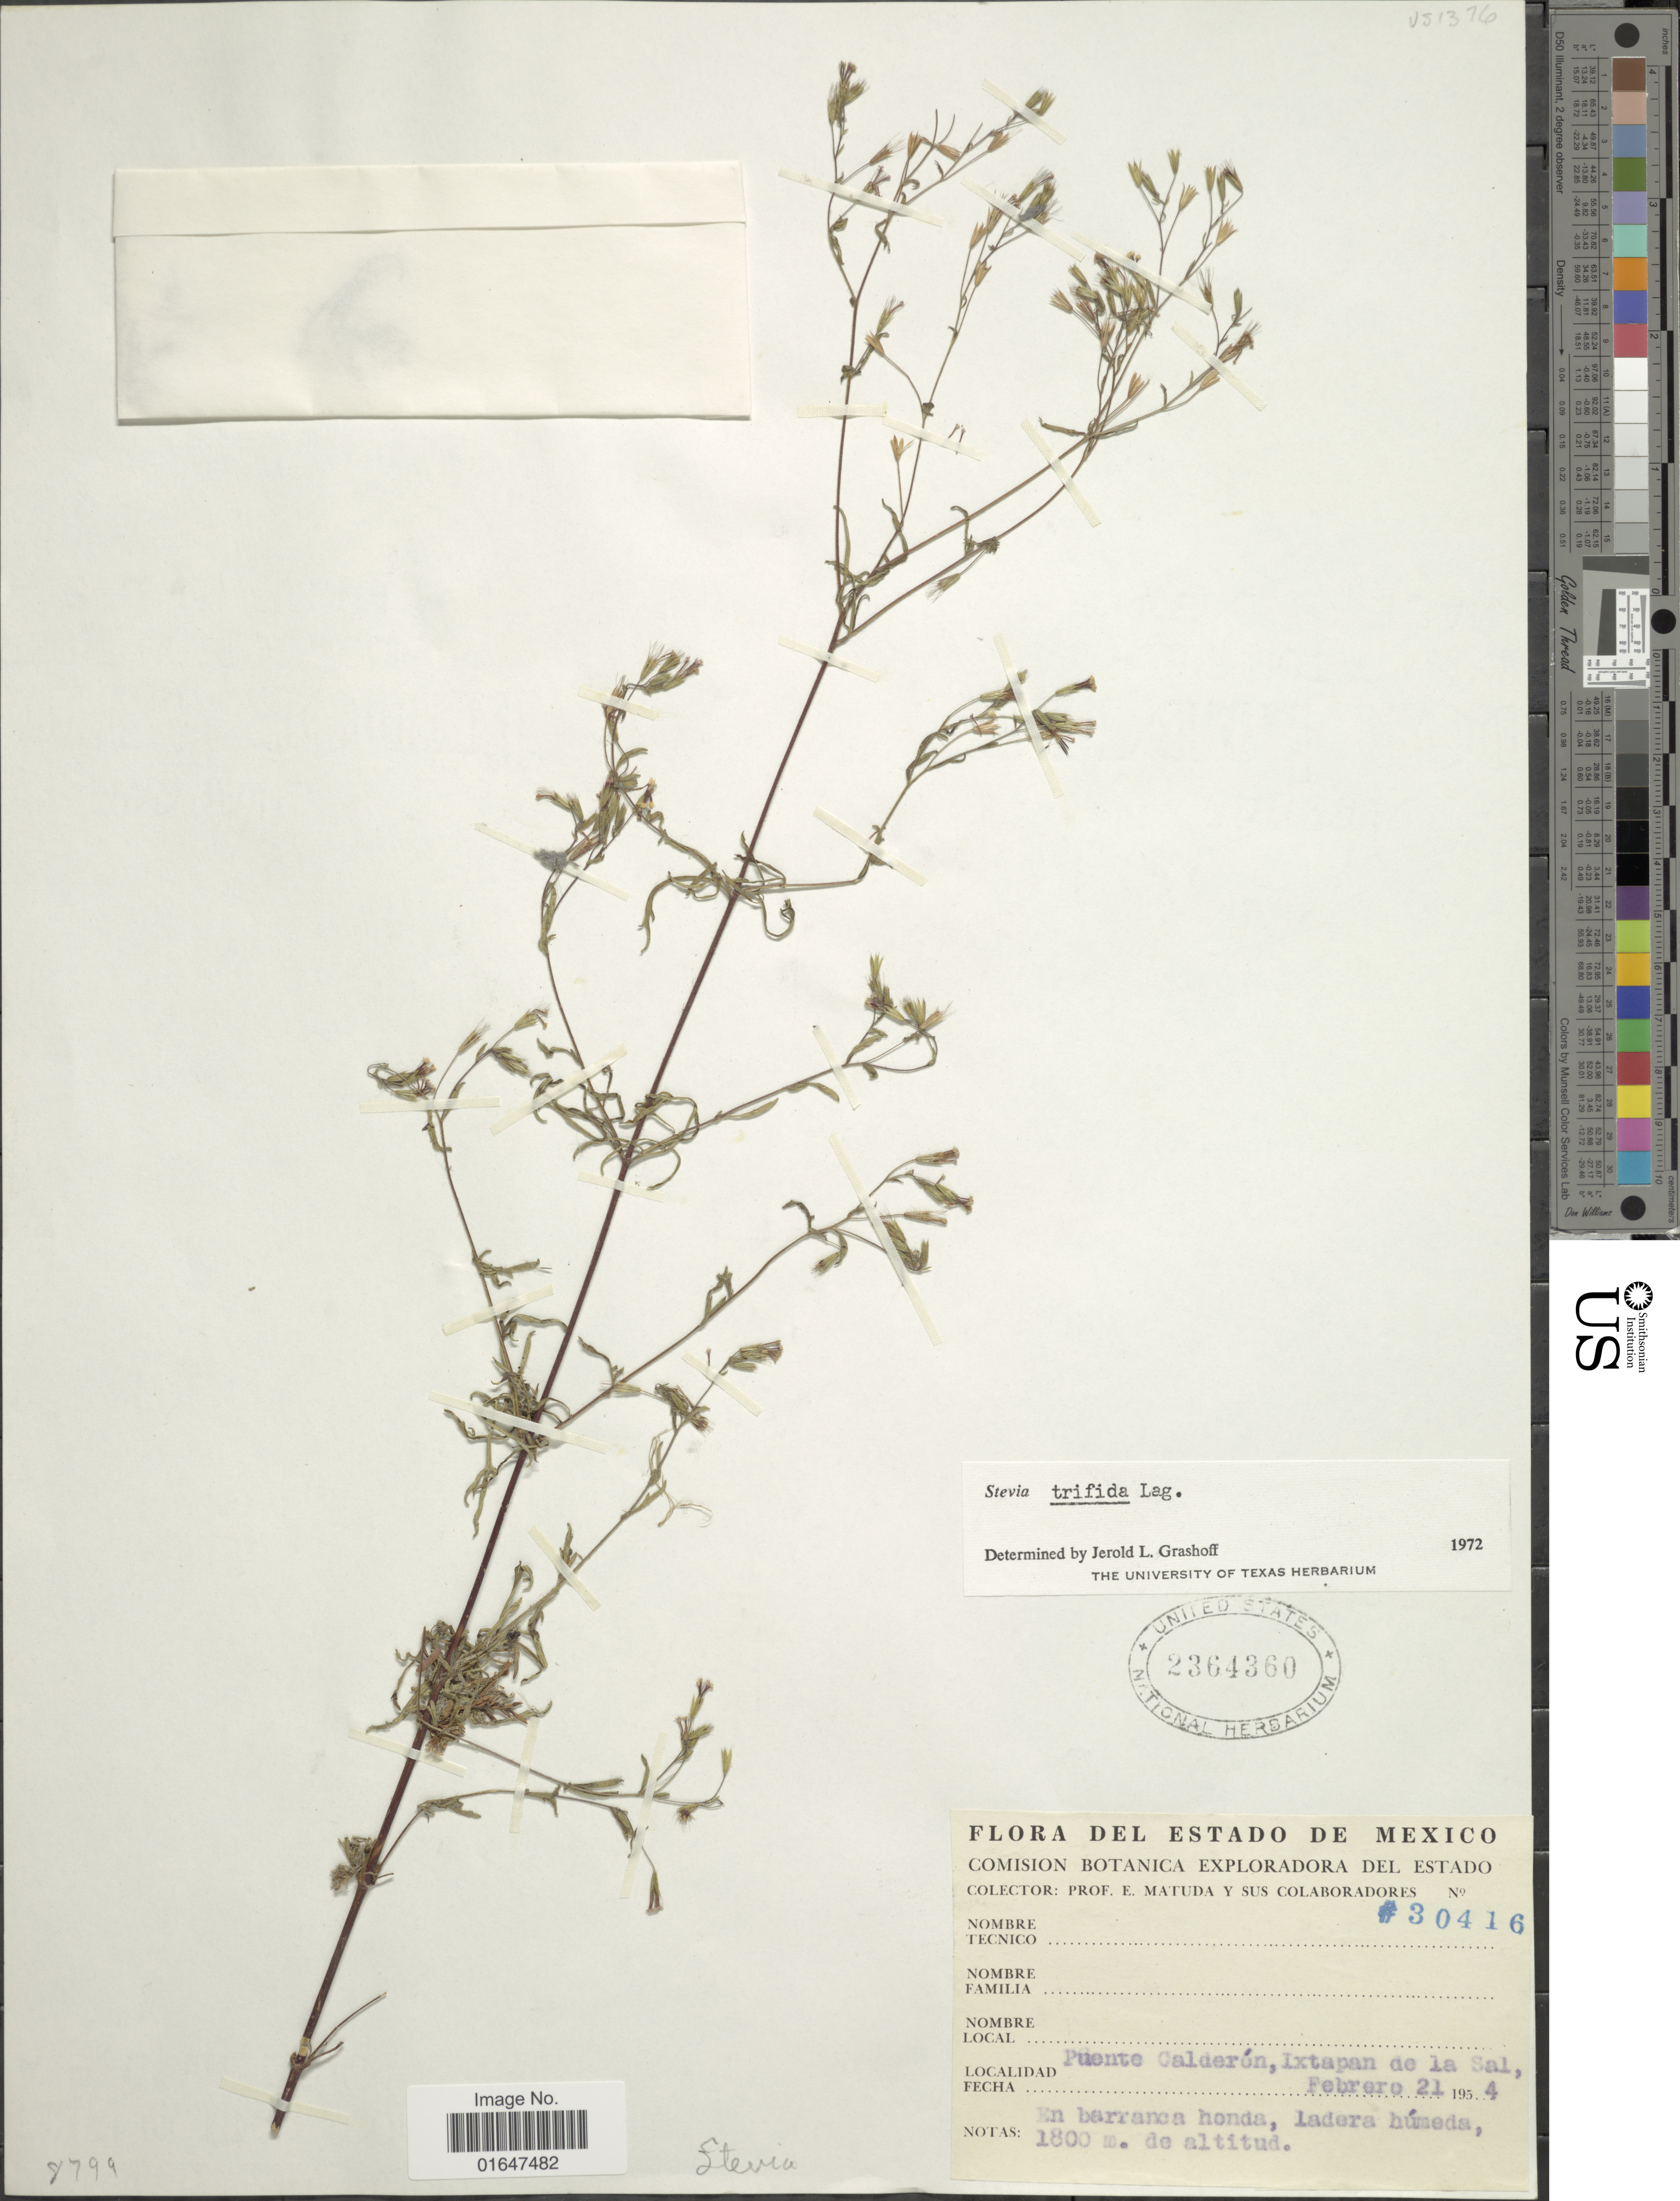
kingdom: Plantae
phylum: Tracheophyta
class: Magnoliopsida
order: Asterales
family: Asteraceae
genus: Stevia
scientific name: Stevia trifida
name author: Lag.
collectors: E. Matuda & et al.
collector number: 30416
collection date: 1954-02-21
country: Mexico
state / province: México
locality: Puente Calderon, Ixtapan de la Sal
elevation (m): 1800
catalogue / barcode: US 2364360